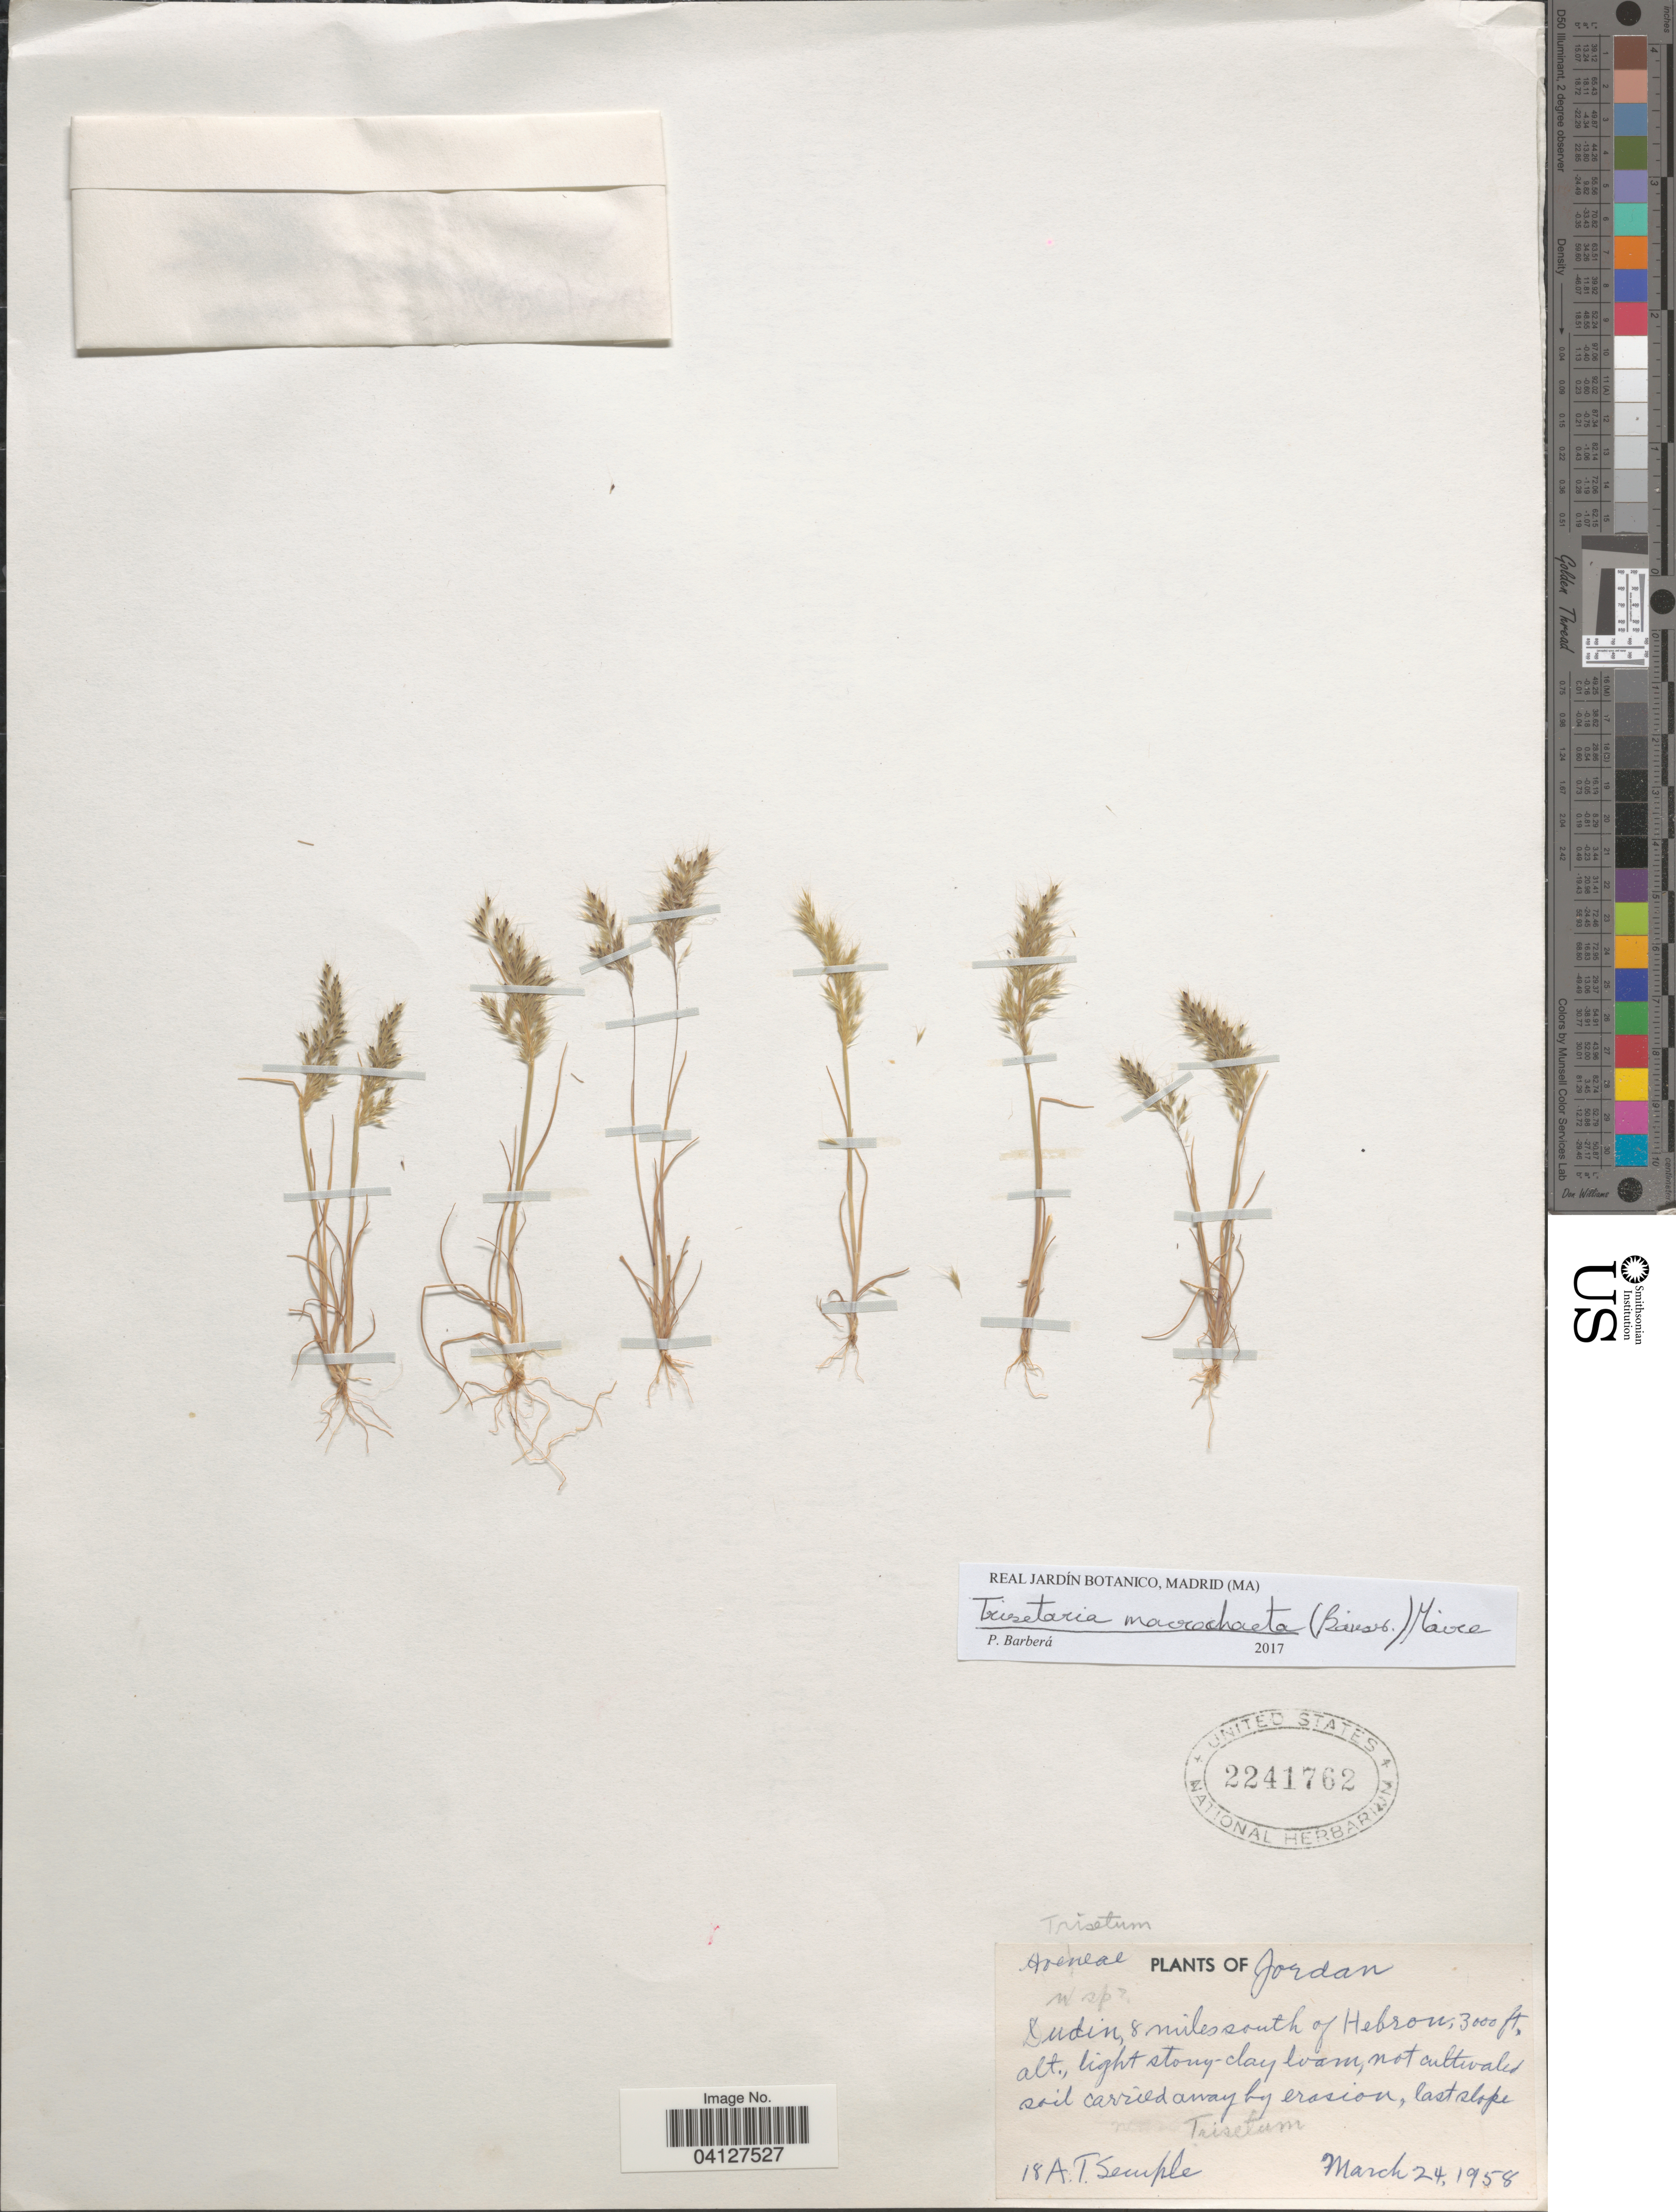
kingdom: Plantae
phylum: Tracheophyta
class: Liliopsida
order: Poales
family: Poaceae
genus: Trisetaria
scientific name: Trisetaria macrochaeta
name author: (Boiss.) Maire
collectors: A. Semple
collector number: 18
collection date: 1958-03-24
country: Jordan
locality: Dudin, 8 miles south of Hebron.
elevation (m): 914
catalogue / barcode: US 2241762